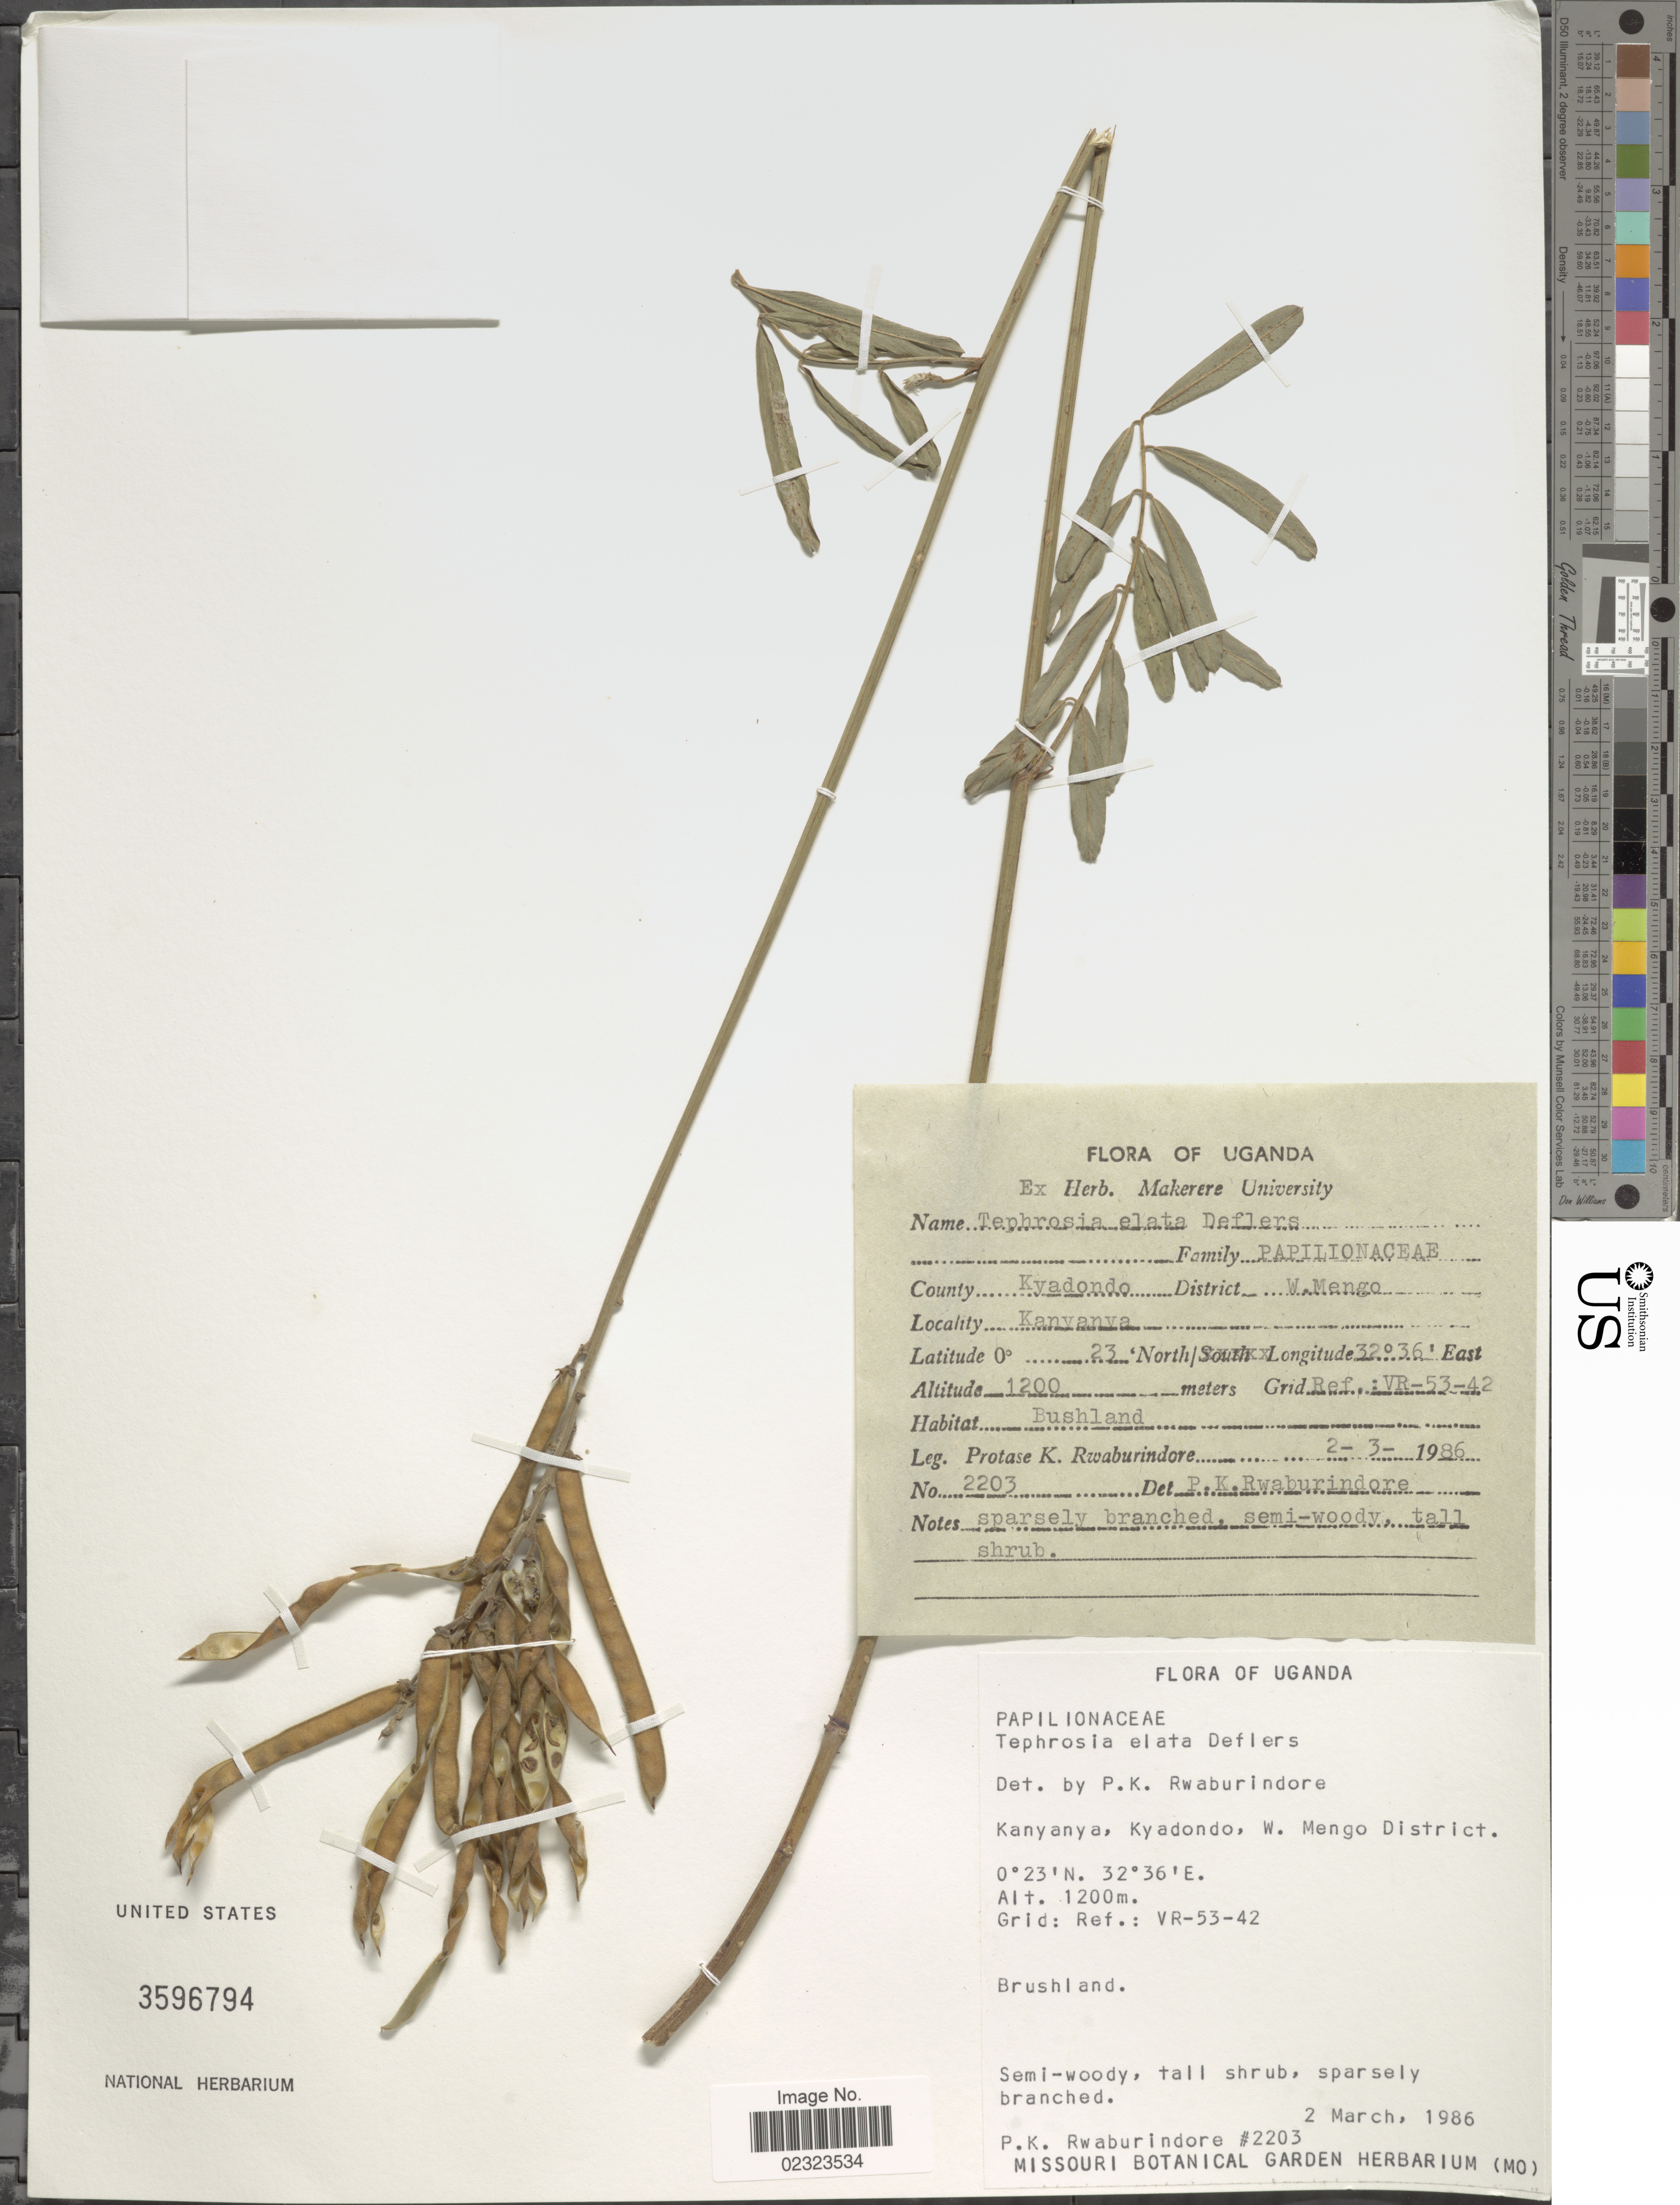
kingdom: Plantae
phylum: Tracheophyta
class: Magnoliopsida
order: Fabales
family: Fabaceae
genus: Tephrosia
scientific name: Tephrosia elata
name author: Deflers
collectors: P. Rwaburindore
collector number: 2203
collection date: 1986-03-02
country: Uganda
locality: Kanyanya, Kyadondo, W. Mengo District. Grid: Ref.: VR-53-42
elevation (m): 1200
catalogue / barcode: US 3596794